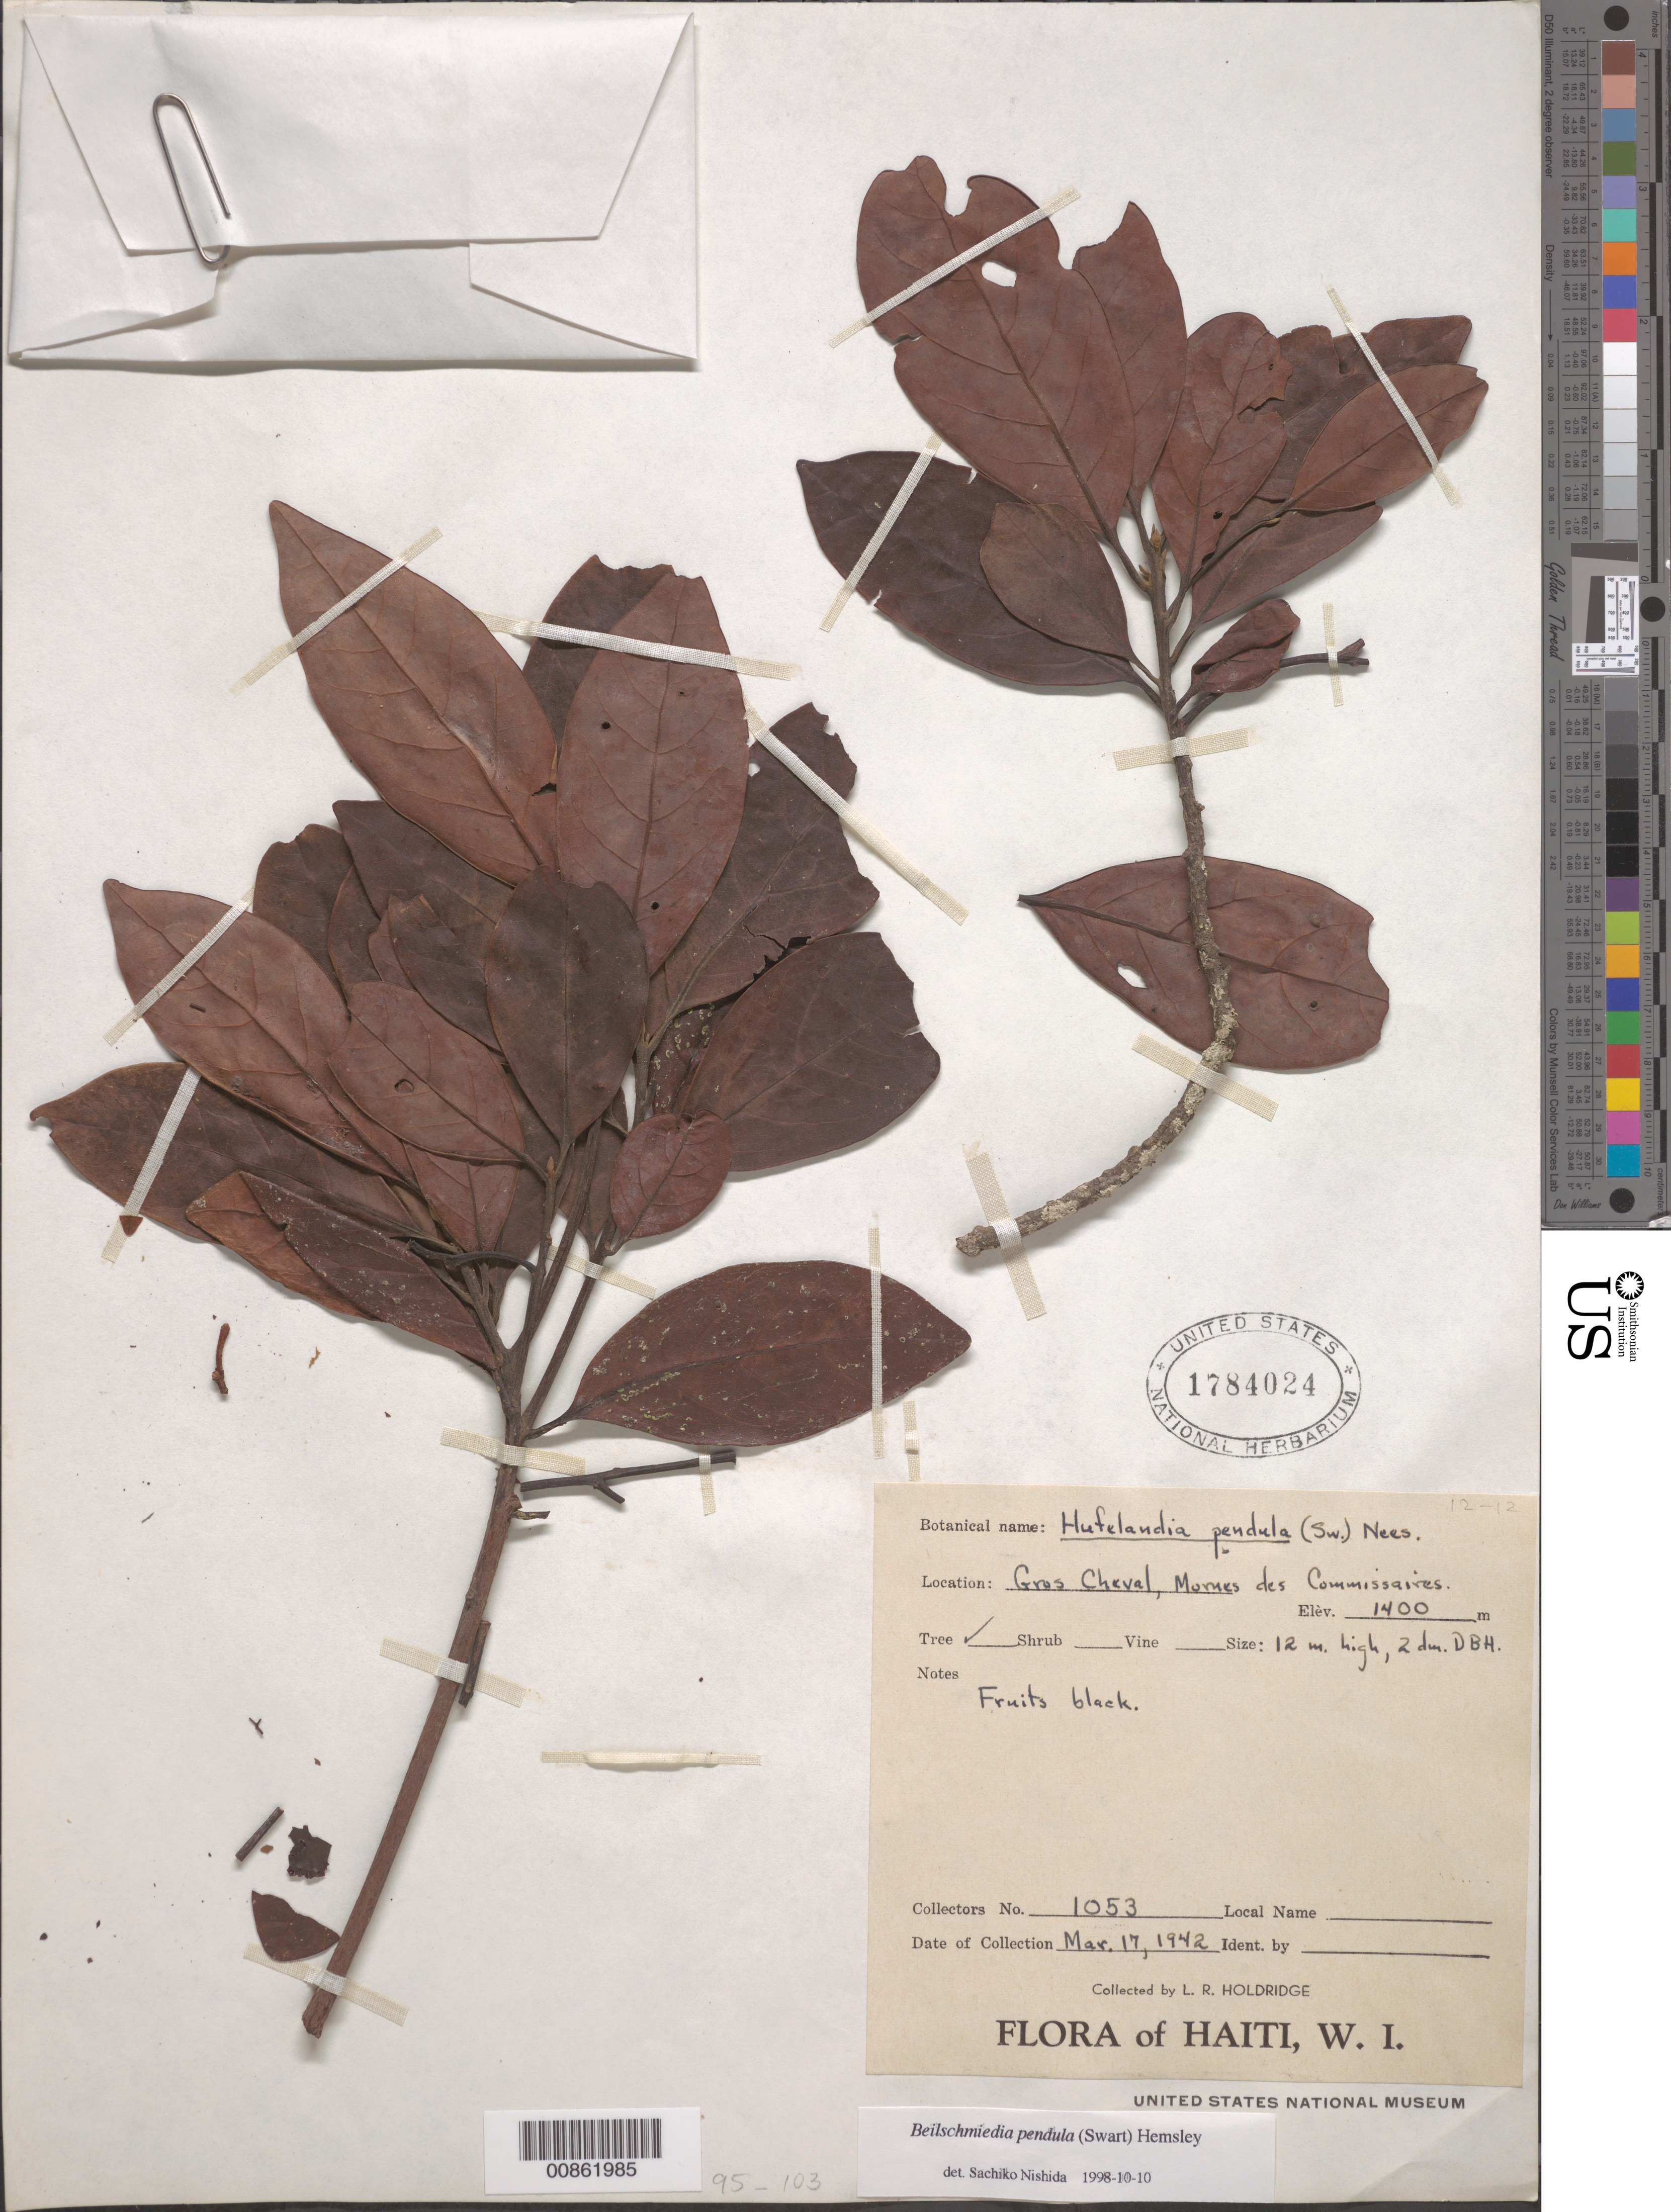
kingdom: Plantae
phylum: Tracheophyta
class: Magnoliopsida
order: Laurales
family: Lauraceae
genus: Beilschmiedia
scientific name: Beilschmiedia pendula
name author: (Sw.) Hemsl.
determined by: Nishida, S.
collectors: L. Holdridge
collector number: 1053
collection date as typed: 17 Mar 1942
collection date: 1942-03-17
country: Haiti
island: Hispaniola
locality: Gros Cheval, Mornes des Commissaires.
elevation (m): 1400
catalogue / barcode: US 1784024